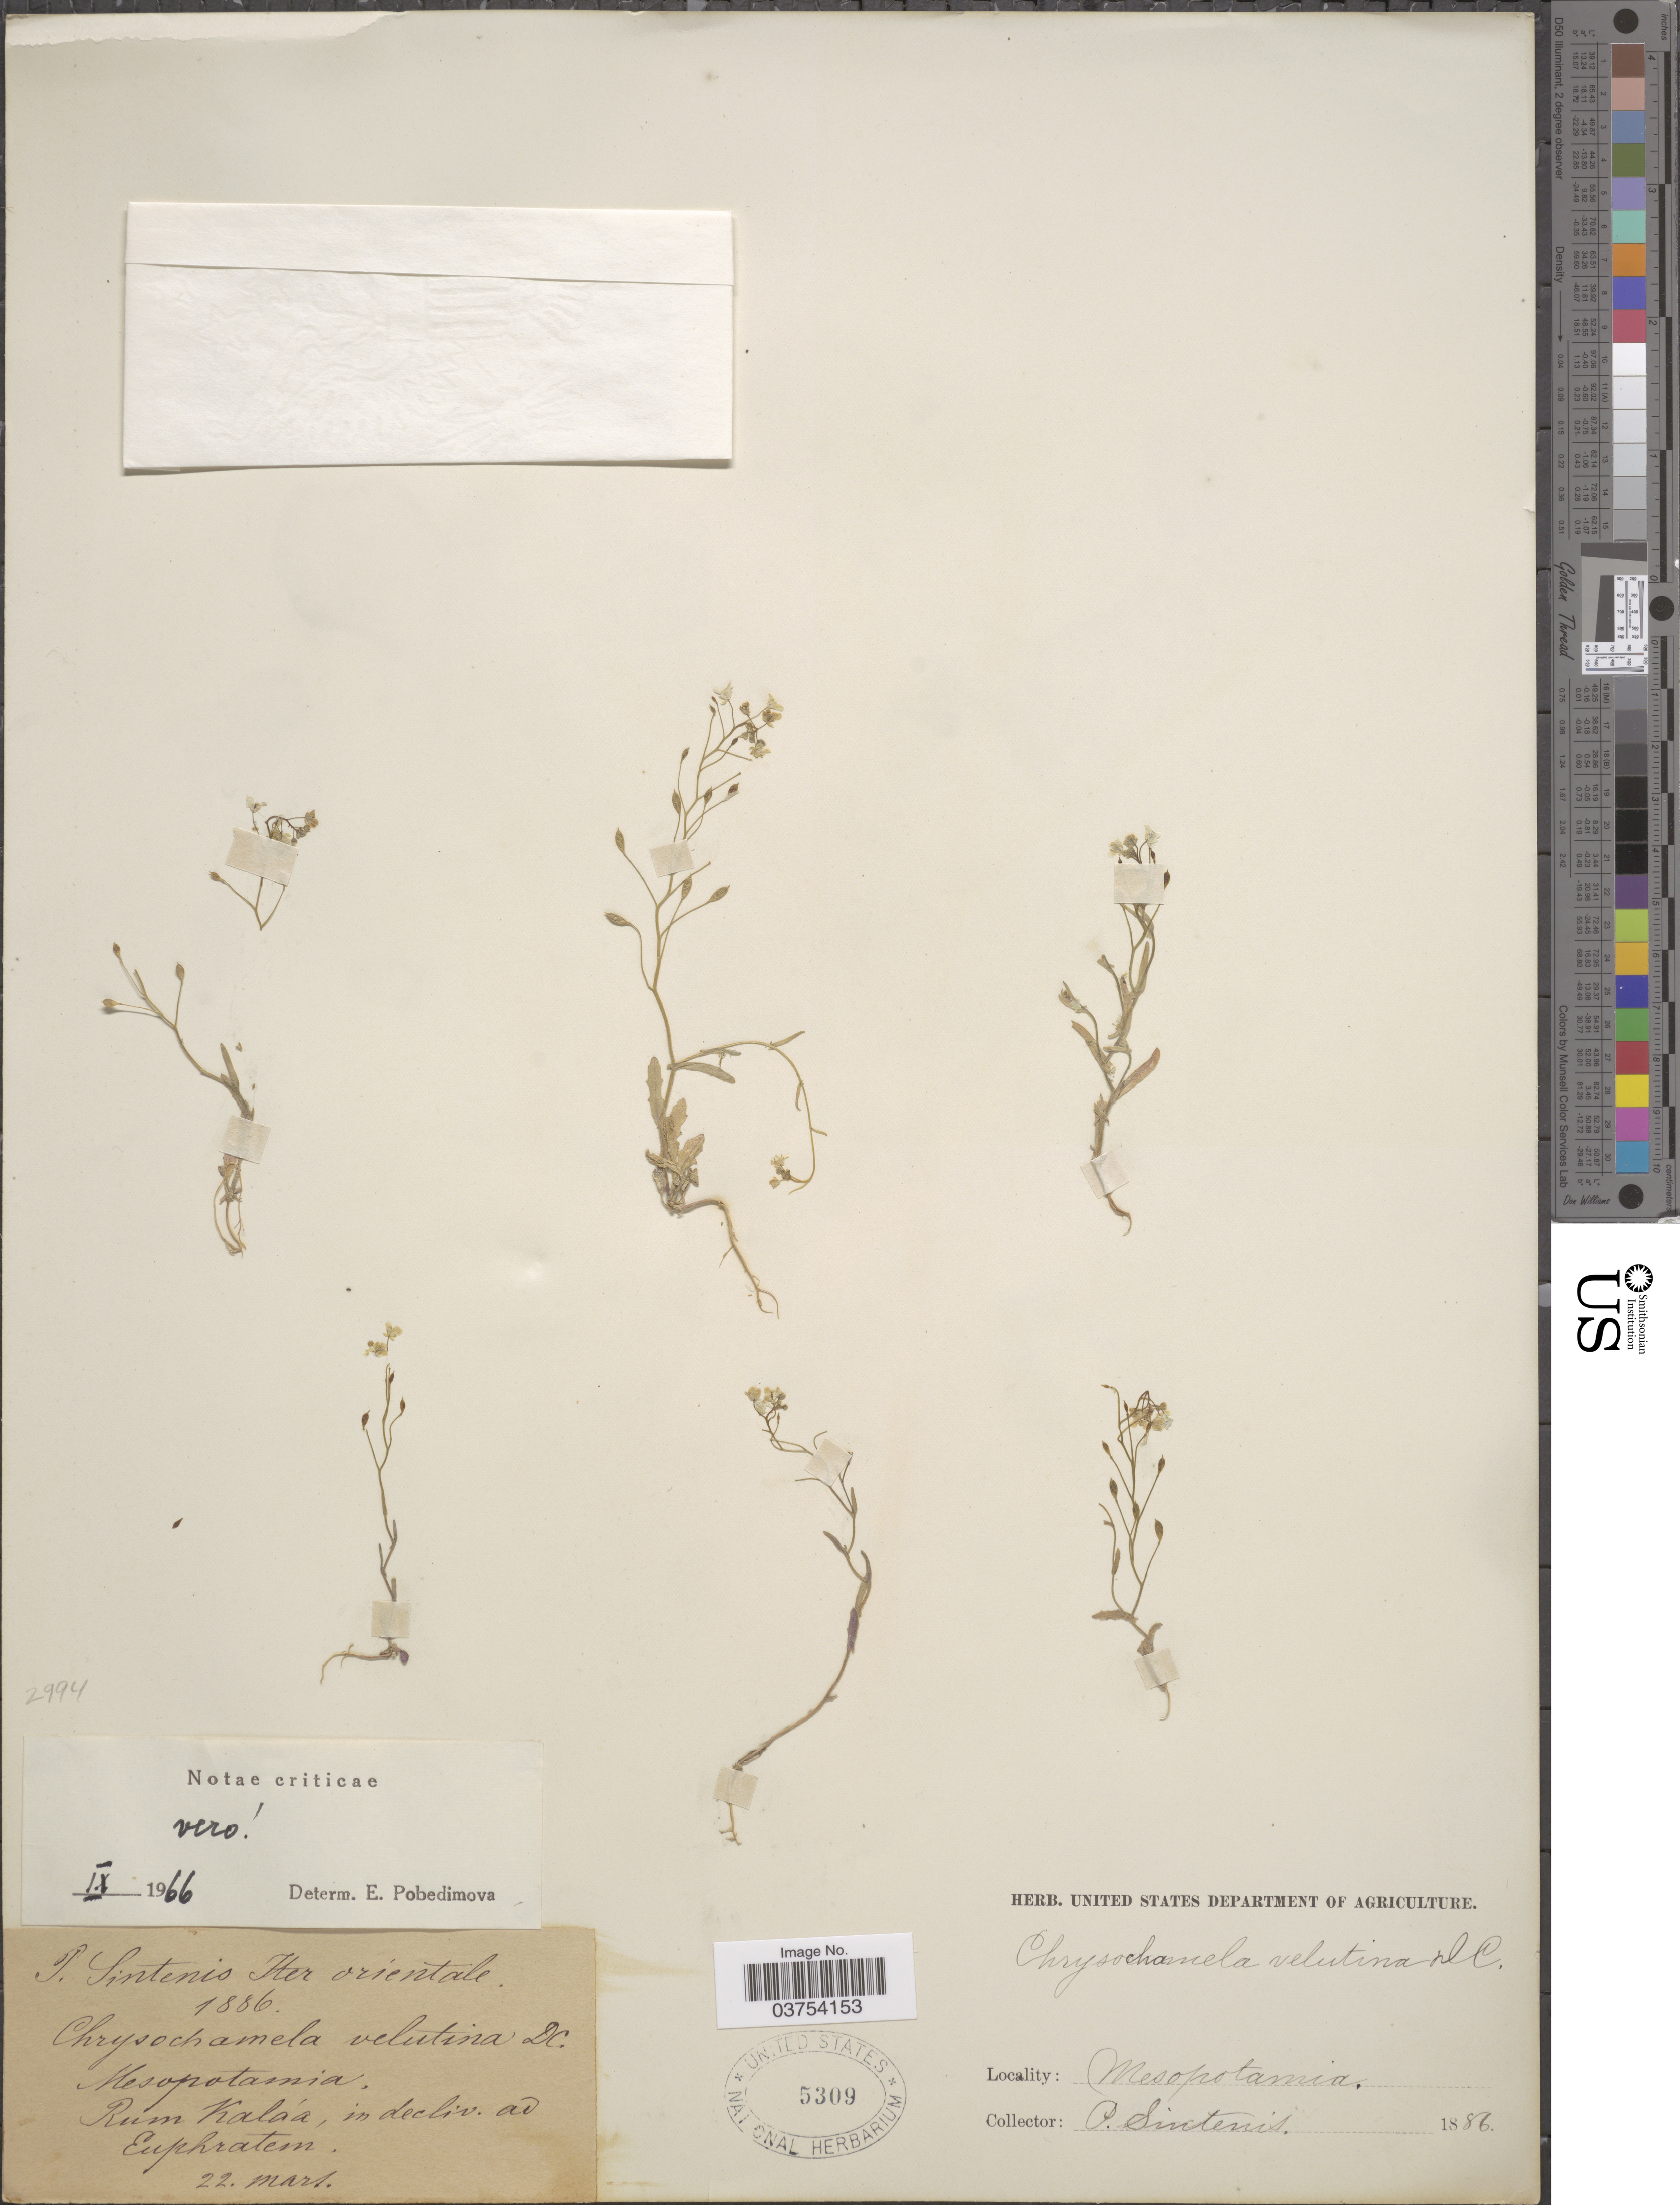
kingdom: Plantae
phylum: Tracheophyta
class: Magnoliopsida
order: Brassicales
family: Brassicaceae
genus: Chrysochamela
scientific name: Chrysochamela velutina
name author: (DC.) Boiss.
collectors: P. Sintenis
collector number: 143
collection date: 1888-03-22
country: Turkey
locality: Mesopotamia. Iter orientale. Rum Kaláa, in decliv. ad Euphratem.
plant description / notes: This collection is part of Paul Sintenis' “Iter Orientale 1888” trip, andthe collection number is 143.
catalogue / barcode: US 5309